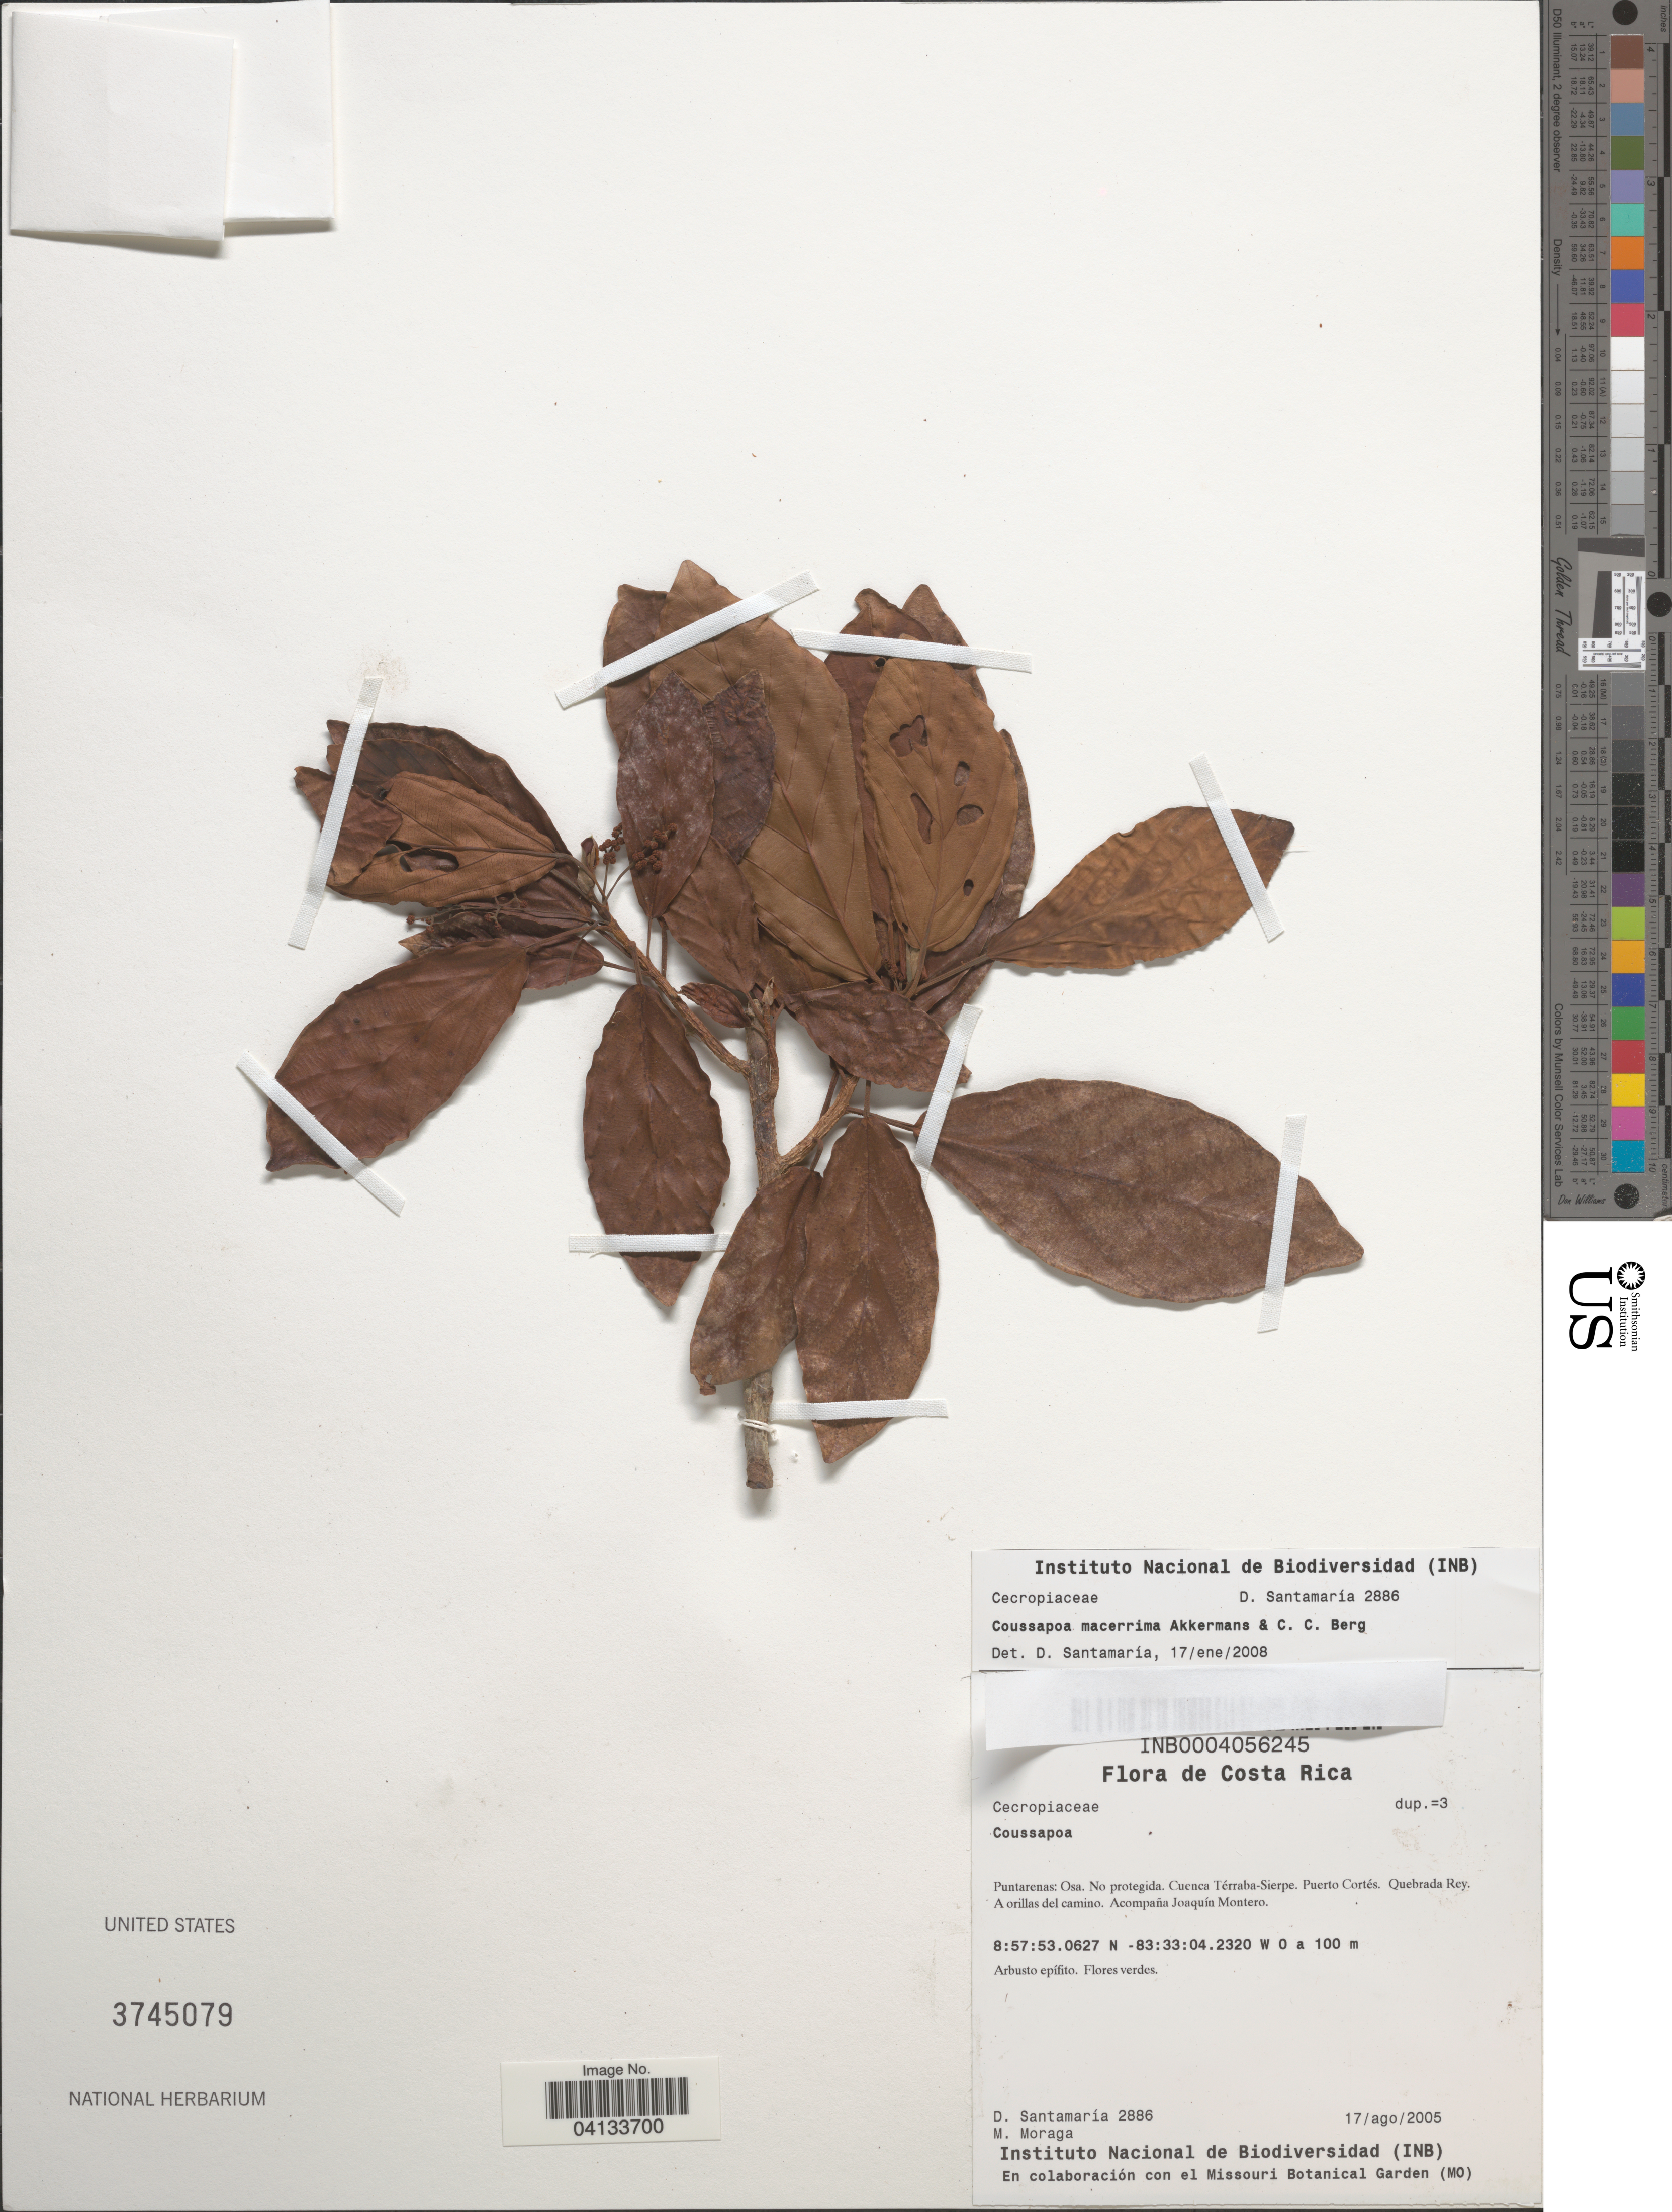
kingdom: Plantae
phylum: Tracheophyta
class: Magnoliopsida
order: Rosales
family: Urticaceae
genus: Coussapoa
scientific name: Coussapoa macerrima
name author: Standl. & L.O. Williams ex Akkermans & C.C. Berg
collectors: D. Santamaria & M. Moraga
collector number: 2886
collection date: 2005-08-17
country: Costa Rica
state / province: Puntarenas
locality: Osa. No protegida. Cuenca Térraba-Sierpe. Puerto Cortés. Quebrada Rey.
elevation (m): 0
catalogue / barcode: US 3745079